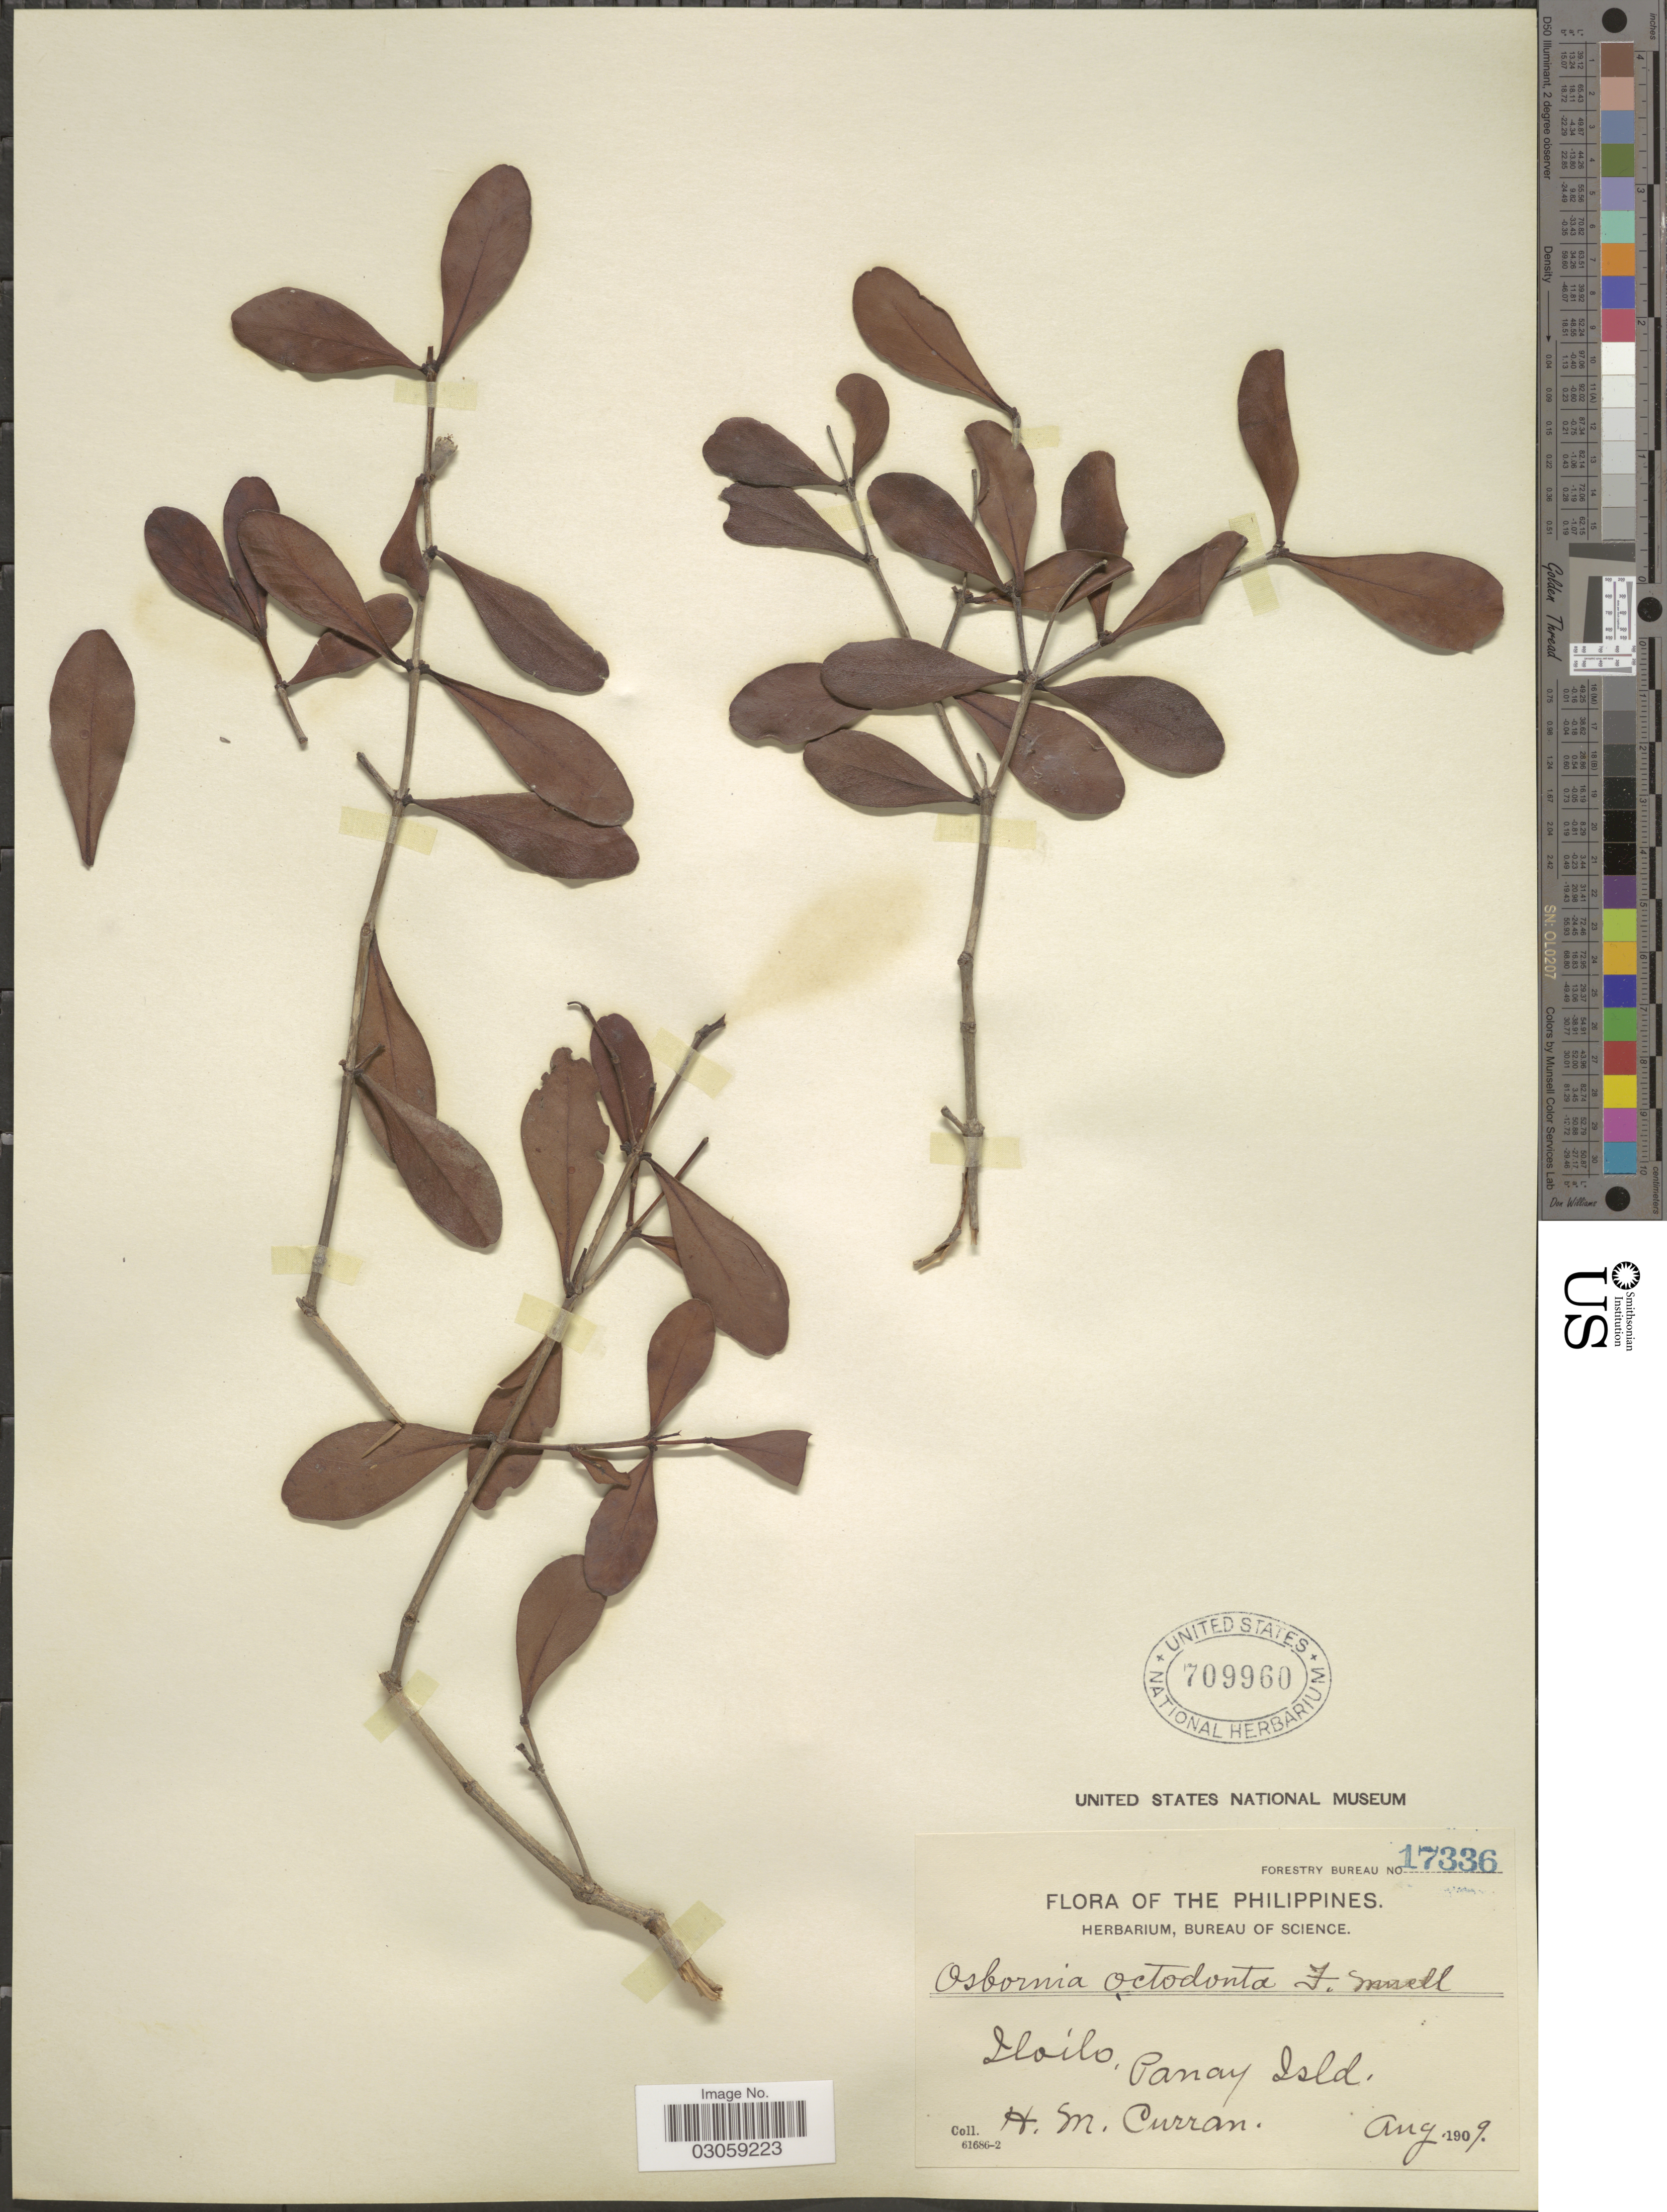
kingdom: Plantae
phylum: Tracheophyta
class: Magnoliopsida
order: Myrtales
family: Myrtaceae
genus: Osbornia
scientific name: Osbornia octodonta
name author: F. Muell.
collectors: H. M. Curran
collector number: Forestry Bureau 17336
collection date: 1909-08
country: Philippines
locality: Iloilo. Panay Isld.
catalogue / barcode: US 709960